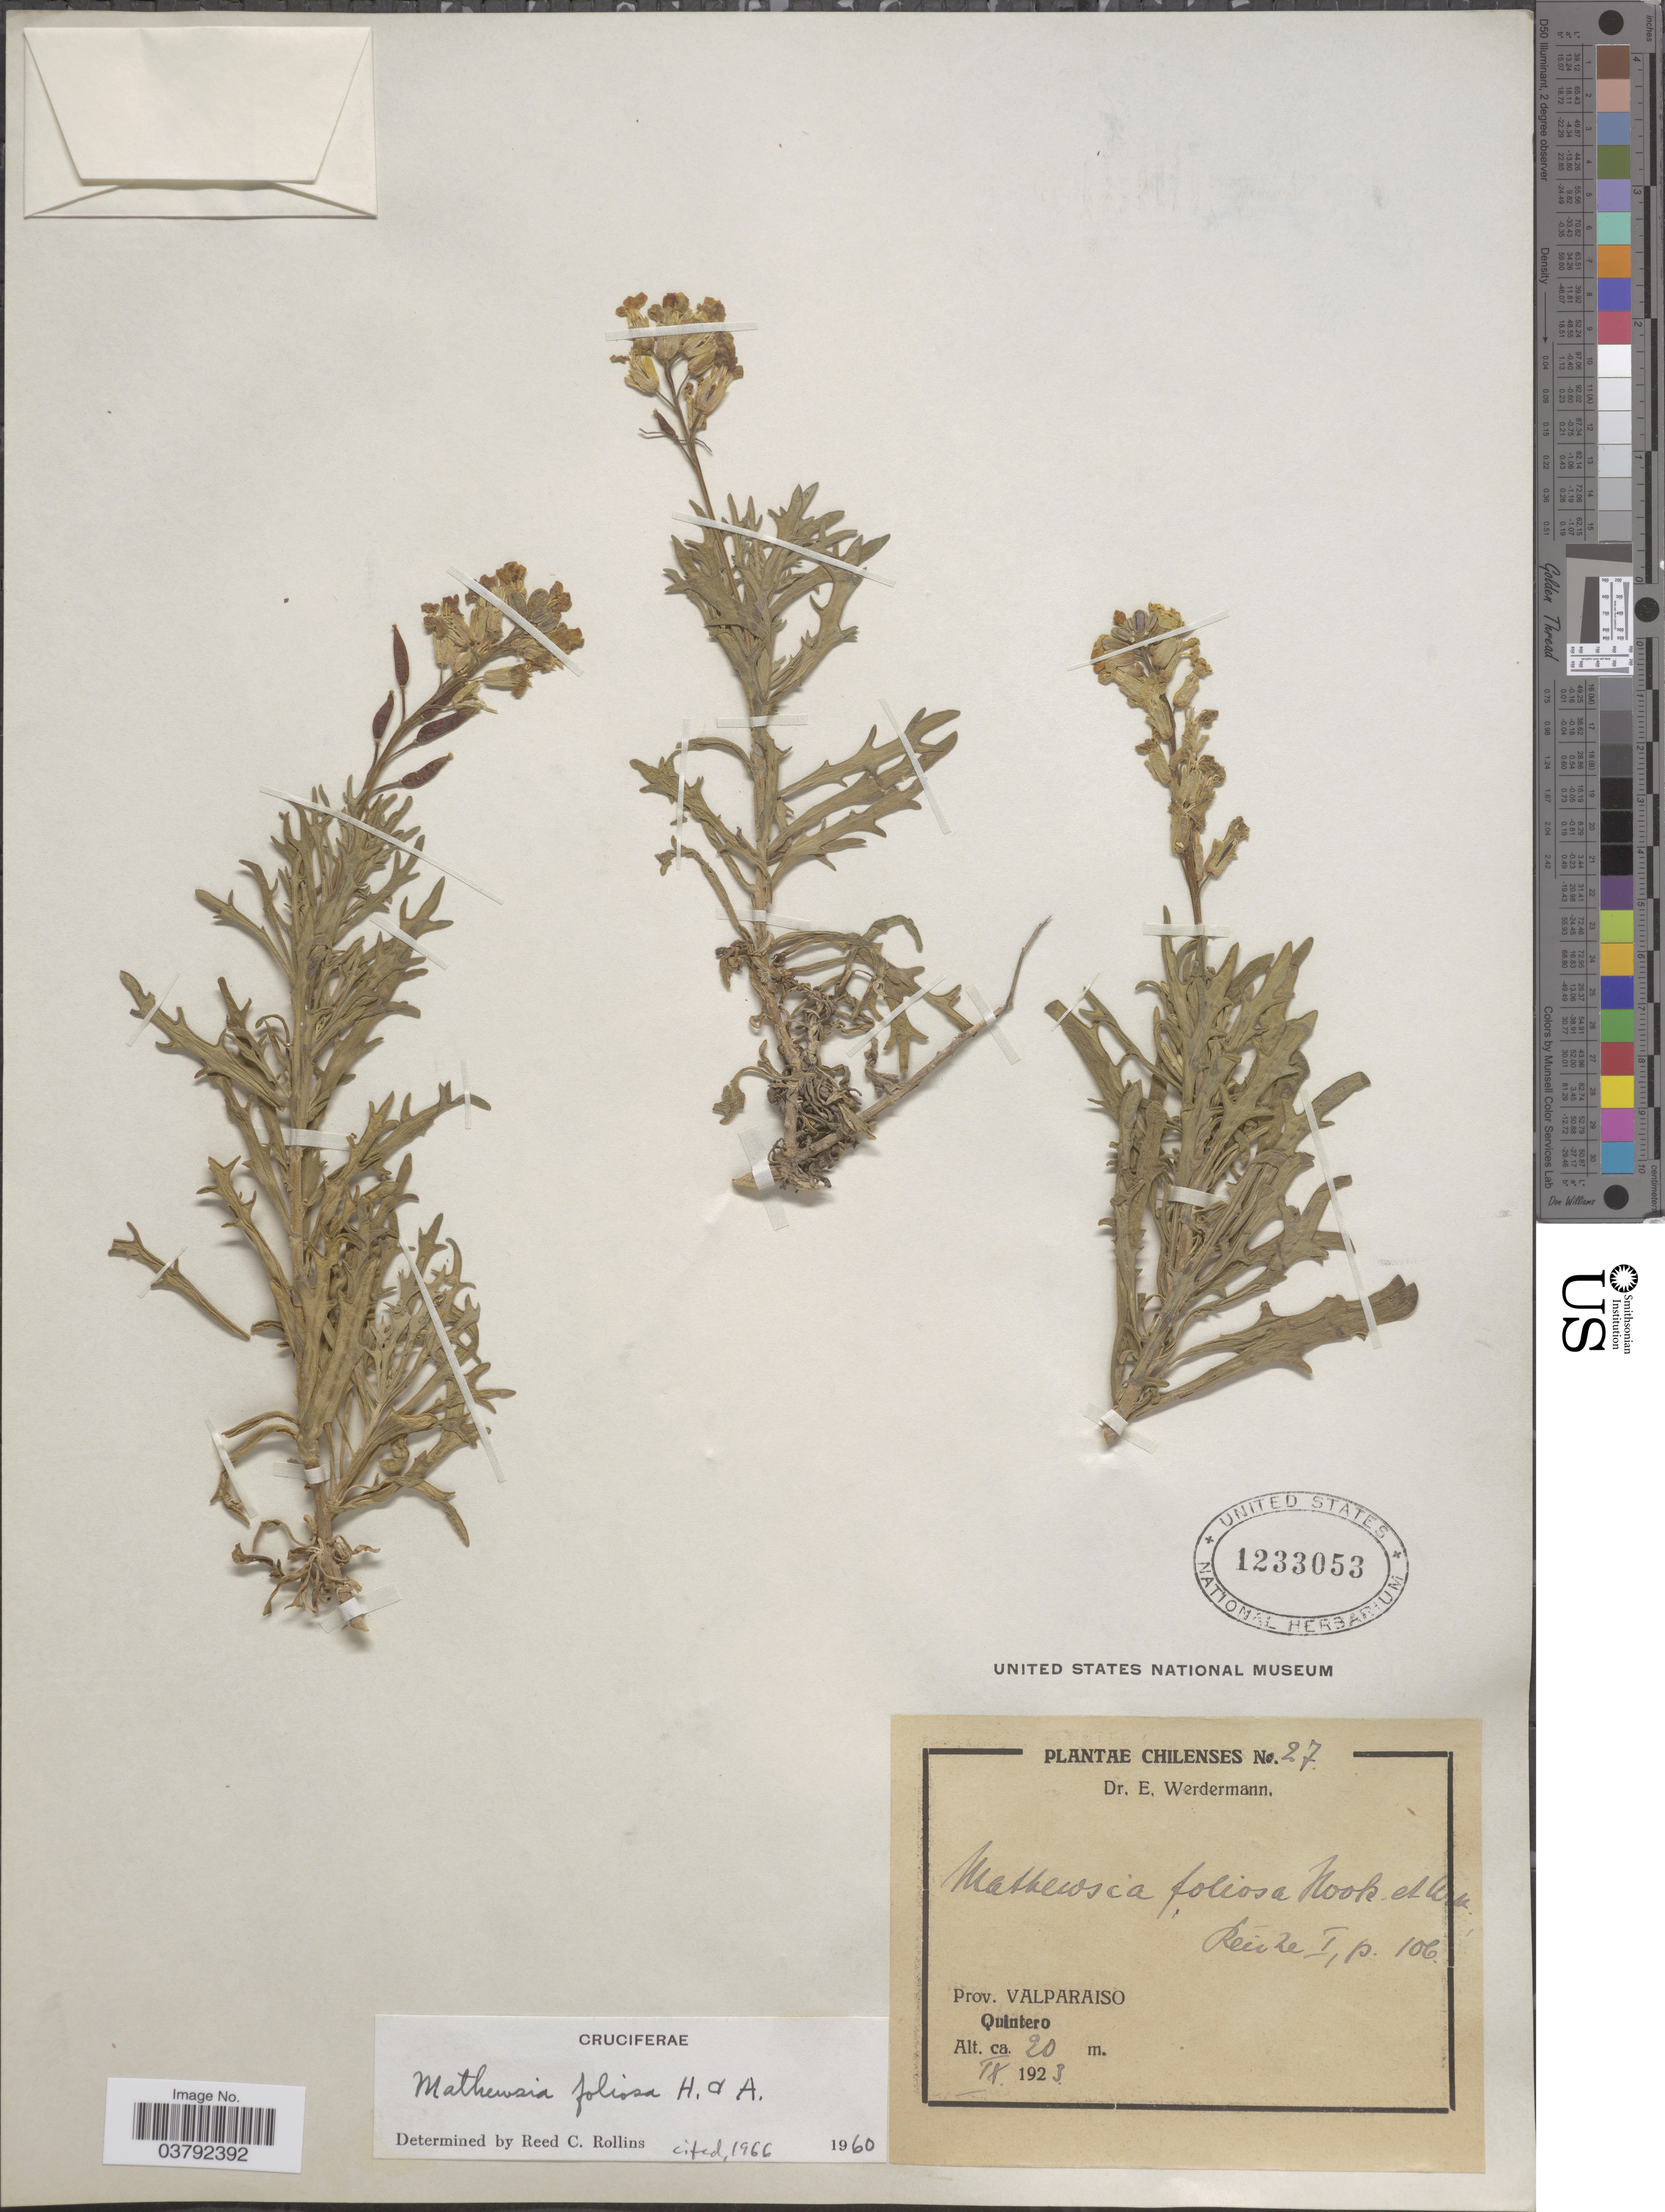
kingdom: Plantae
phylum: Tracheophyta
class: Magnoliopsida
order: Brassicales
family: Brassicaceae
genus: Mathewsia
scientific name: Mathewsia foliosa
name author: Hook. & Arn.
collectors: E. Werdermann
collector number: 27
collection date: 1923-09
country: Chile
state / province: Valparaíso (V)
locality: Prov. Valparaiso. Quintero.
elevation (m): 20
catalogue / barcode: US 1233053